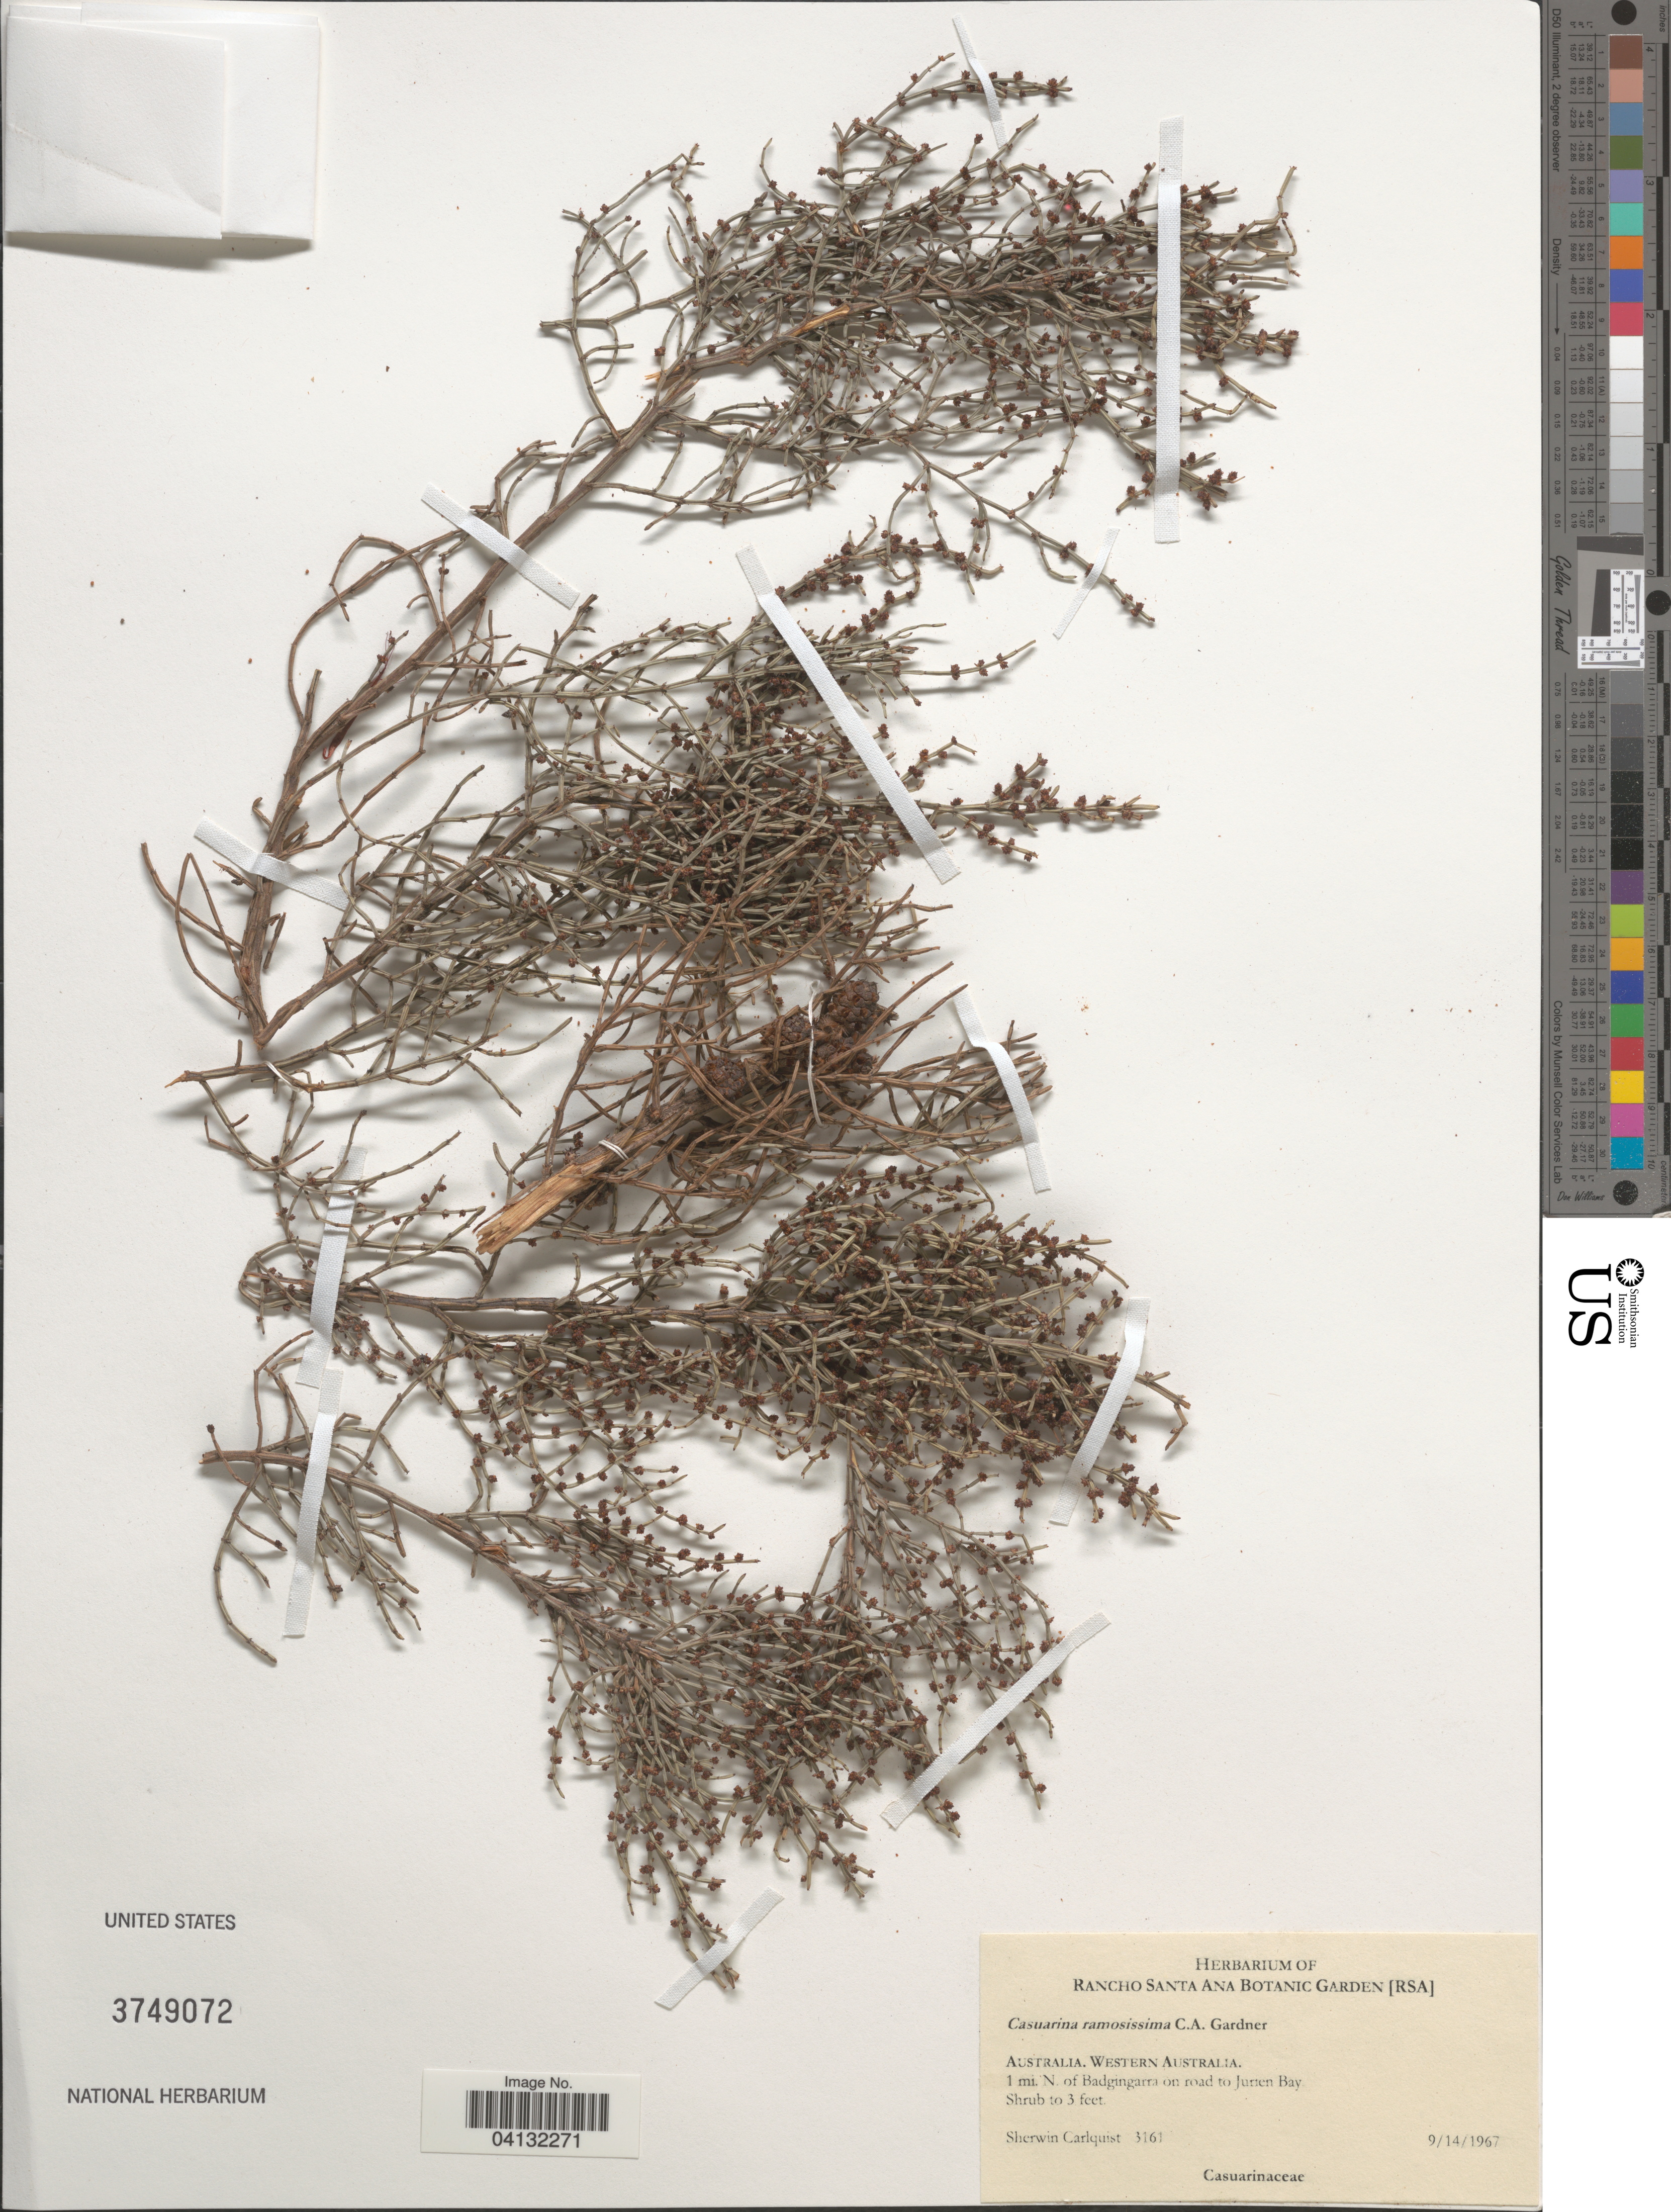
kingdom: Plantae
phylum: Tracheophyta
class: Magnoliopsida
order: Fagales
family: Casuarinaceae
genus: Casuarina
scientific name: Casuarina ramosissima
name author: C.A. Gardner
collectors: S. Carlquist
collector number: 3161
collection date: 1967-09-14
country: Australia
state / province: Western Australia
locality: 1 mi. N. of Badgingarra on road to Jurien Bay.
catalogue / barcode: US 3749072